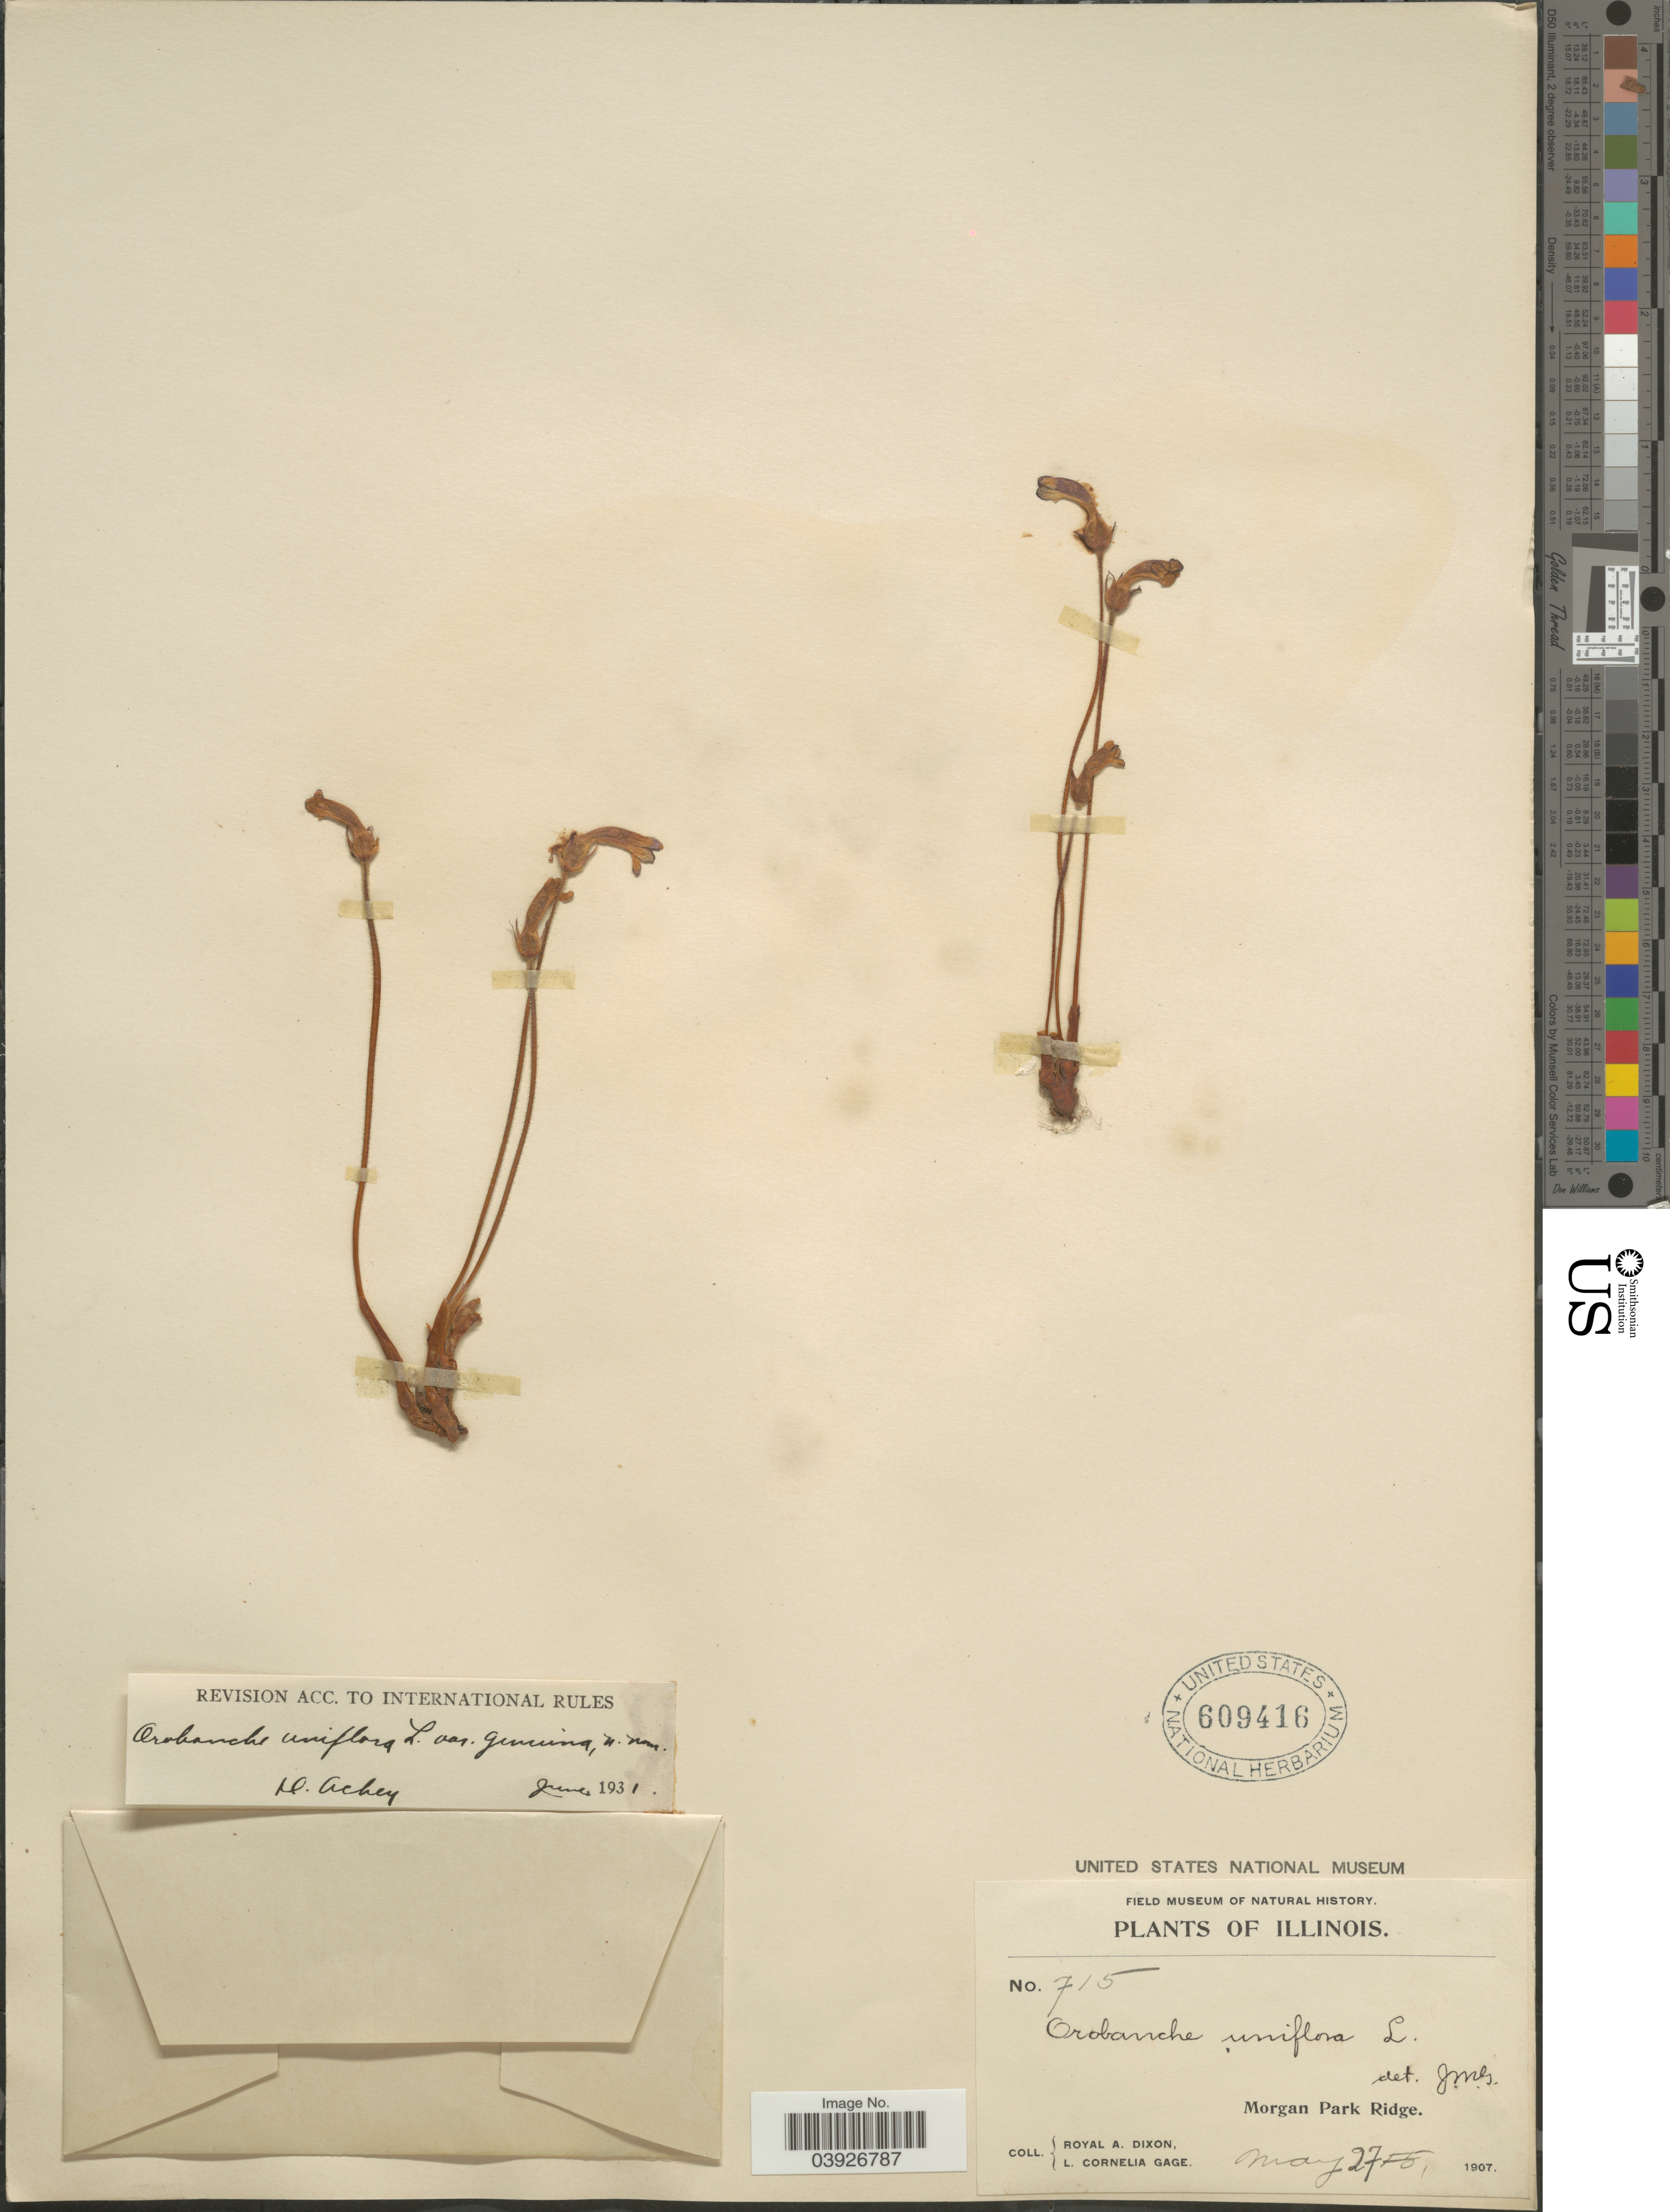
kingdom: Plantae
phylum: Tracheophyta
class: Magnoliopsida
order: Lamiales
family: Orobanchaceae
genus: Aphyllon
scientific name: Aphyllon uniflorum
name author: A. Gray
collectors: R. A. Dixon & L. Gage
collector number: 715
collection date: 1907-05-27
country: United States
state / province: Illinois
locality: Morgan Park Ridge.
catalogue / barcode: US 609416